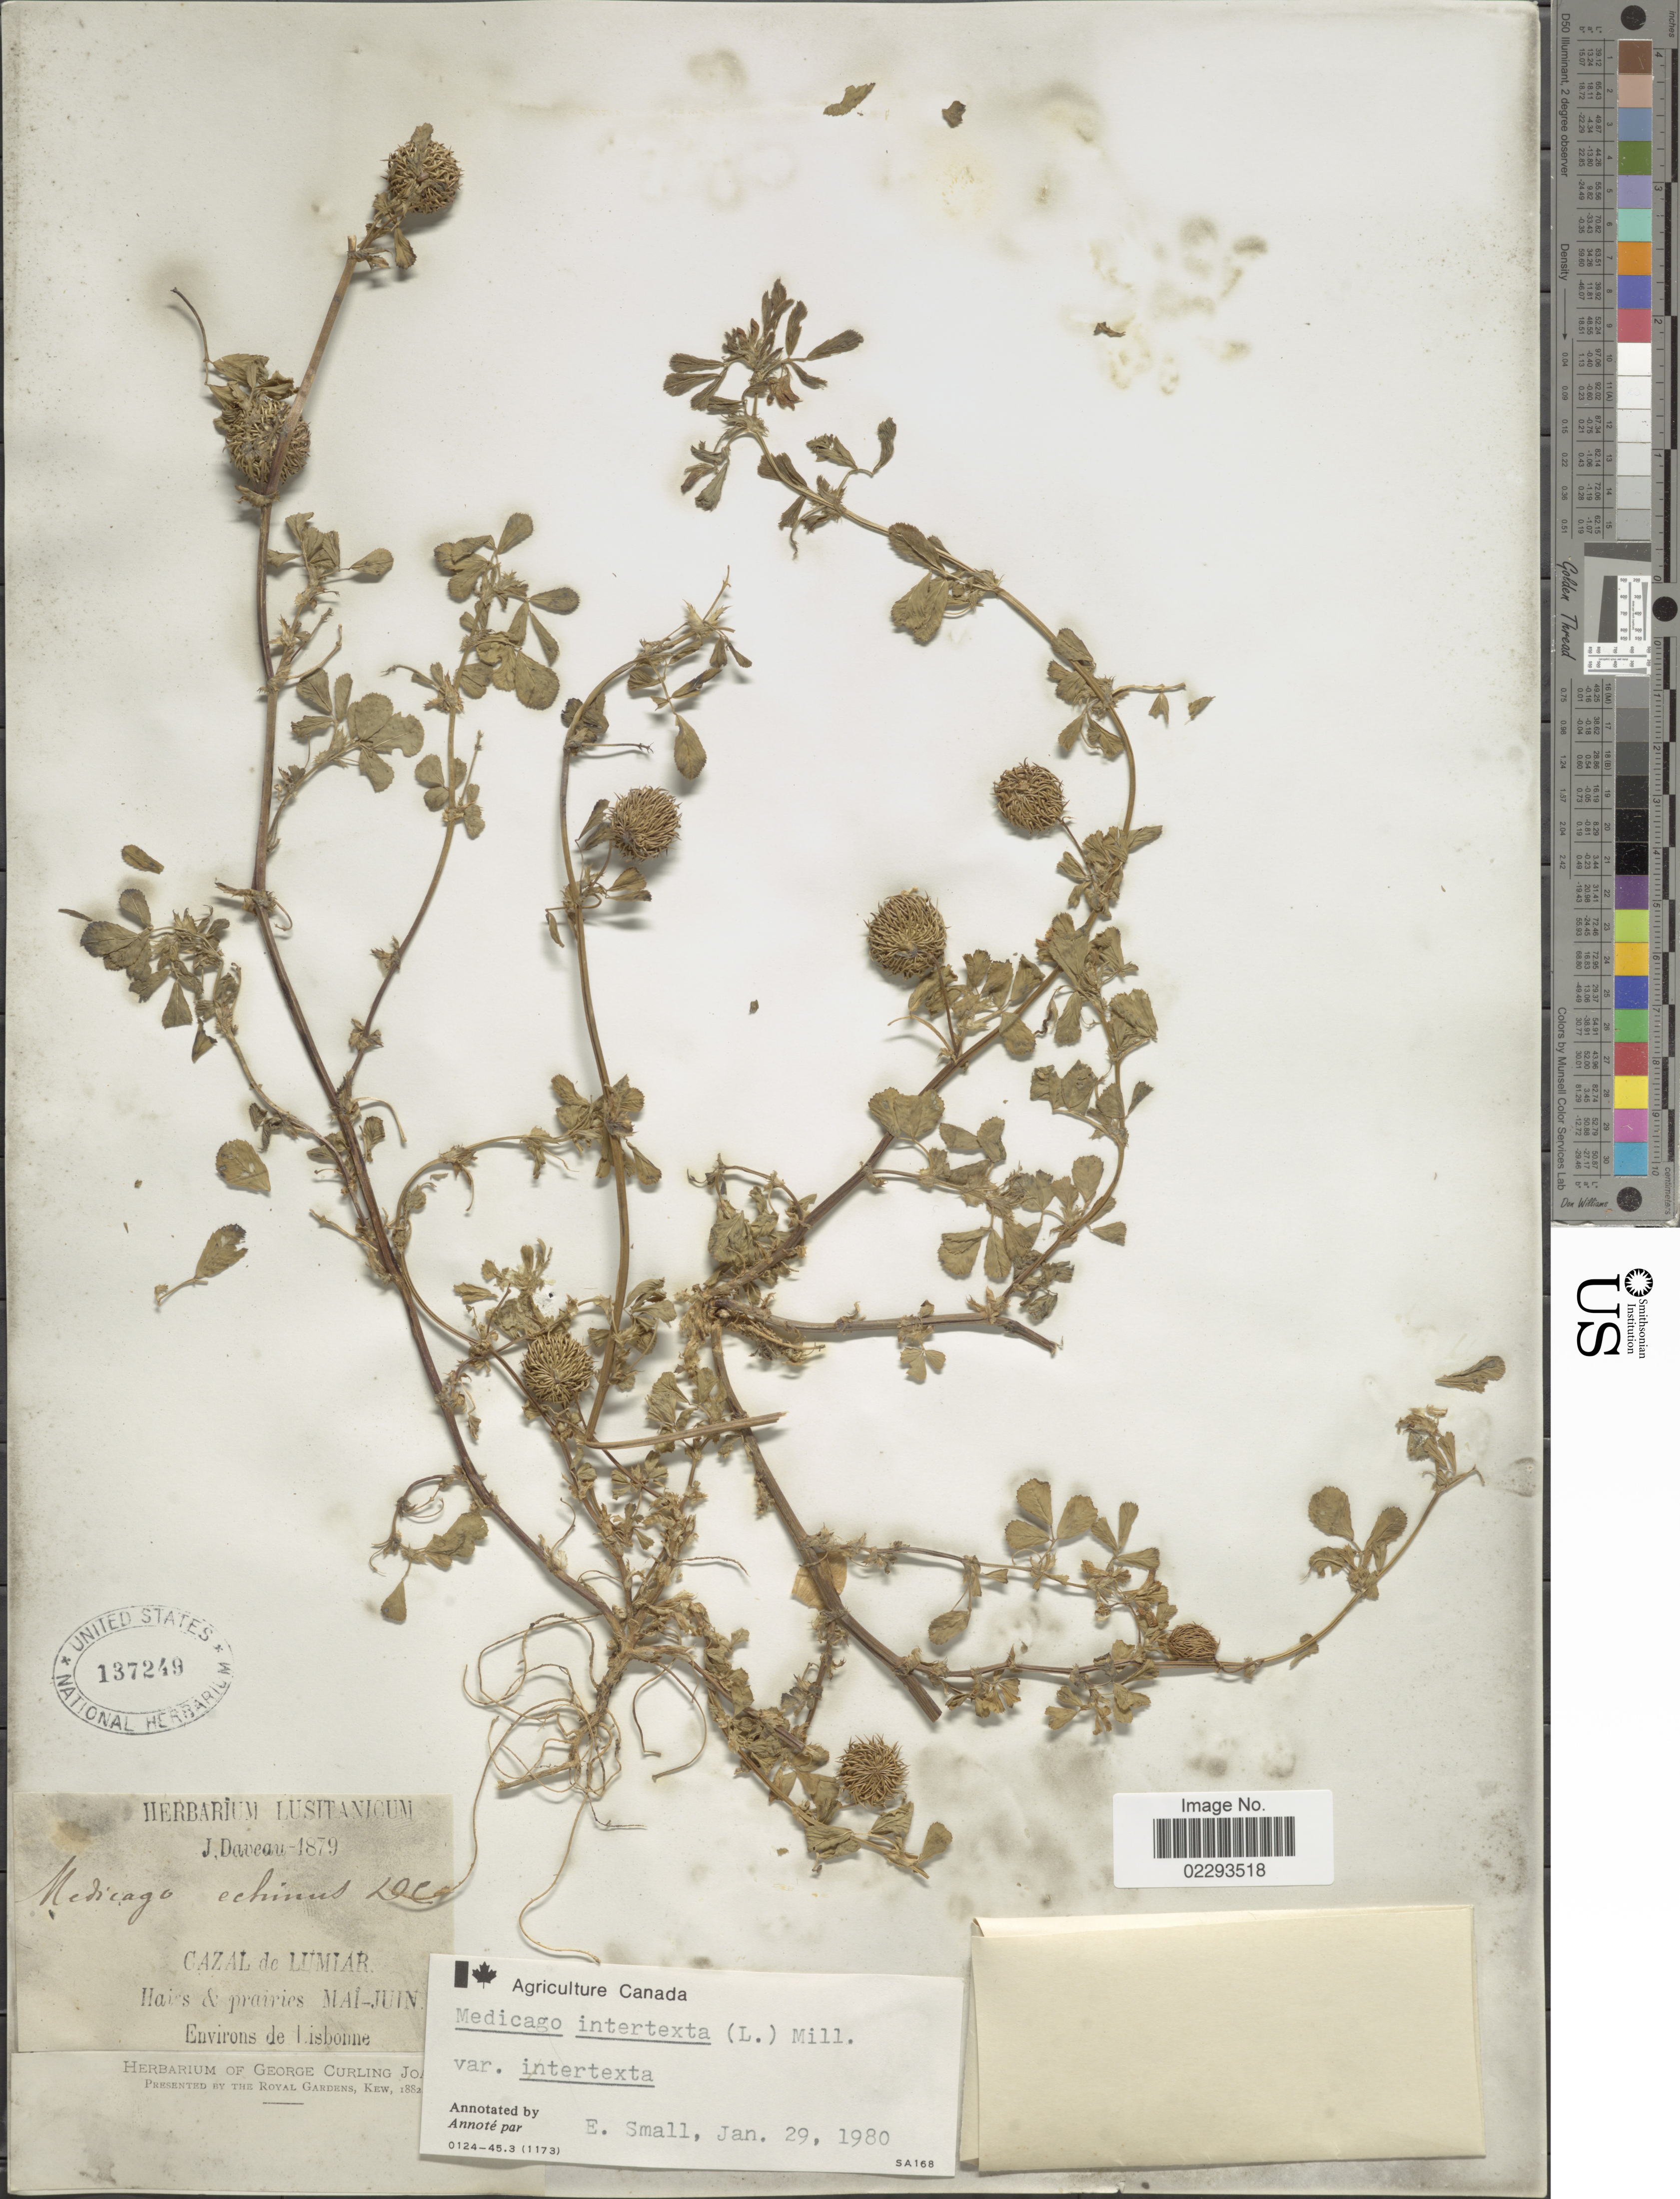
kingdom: Plantae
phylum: Tracheophyta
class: Magnoliopsida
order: Fabales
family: Fabaceae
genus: Medicago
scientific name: Medicago intertexta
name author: (L.) Mill.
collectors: J. Daveau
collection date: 1879-05/1879-06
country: Portugal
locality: Cazal de Lumia, Hais & prairies, environs de Lisbonne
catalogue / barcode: US 137249